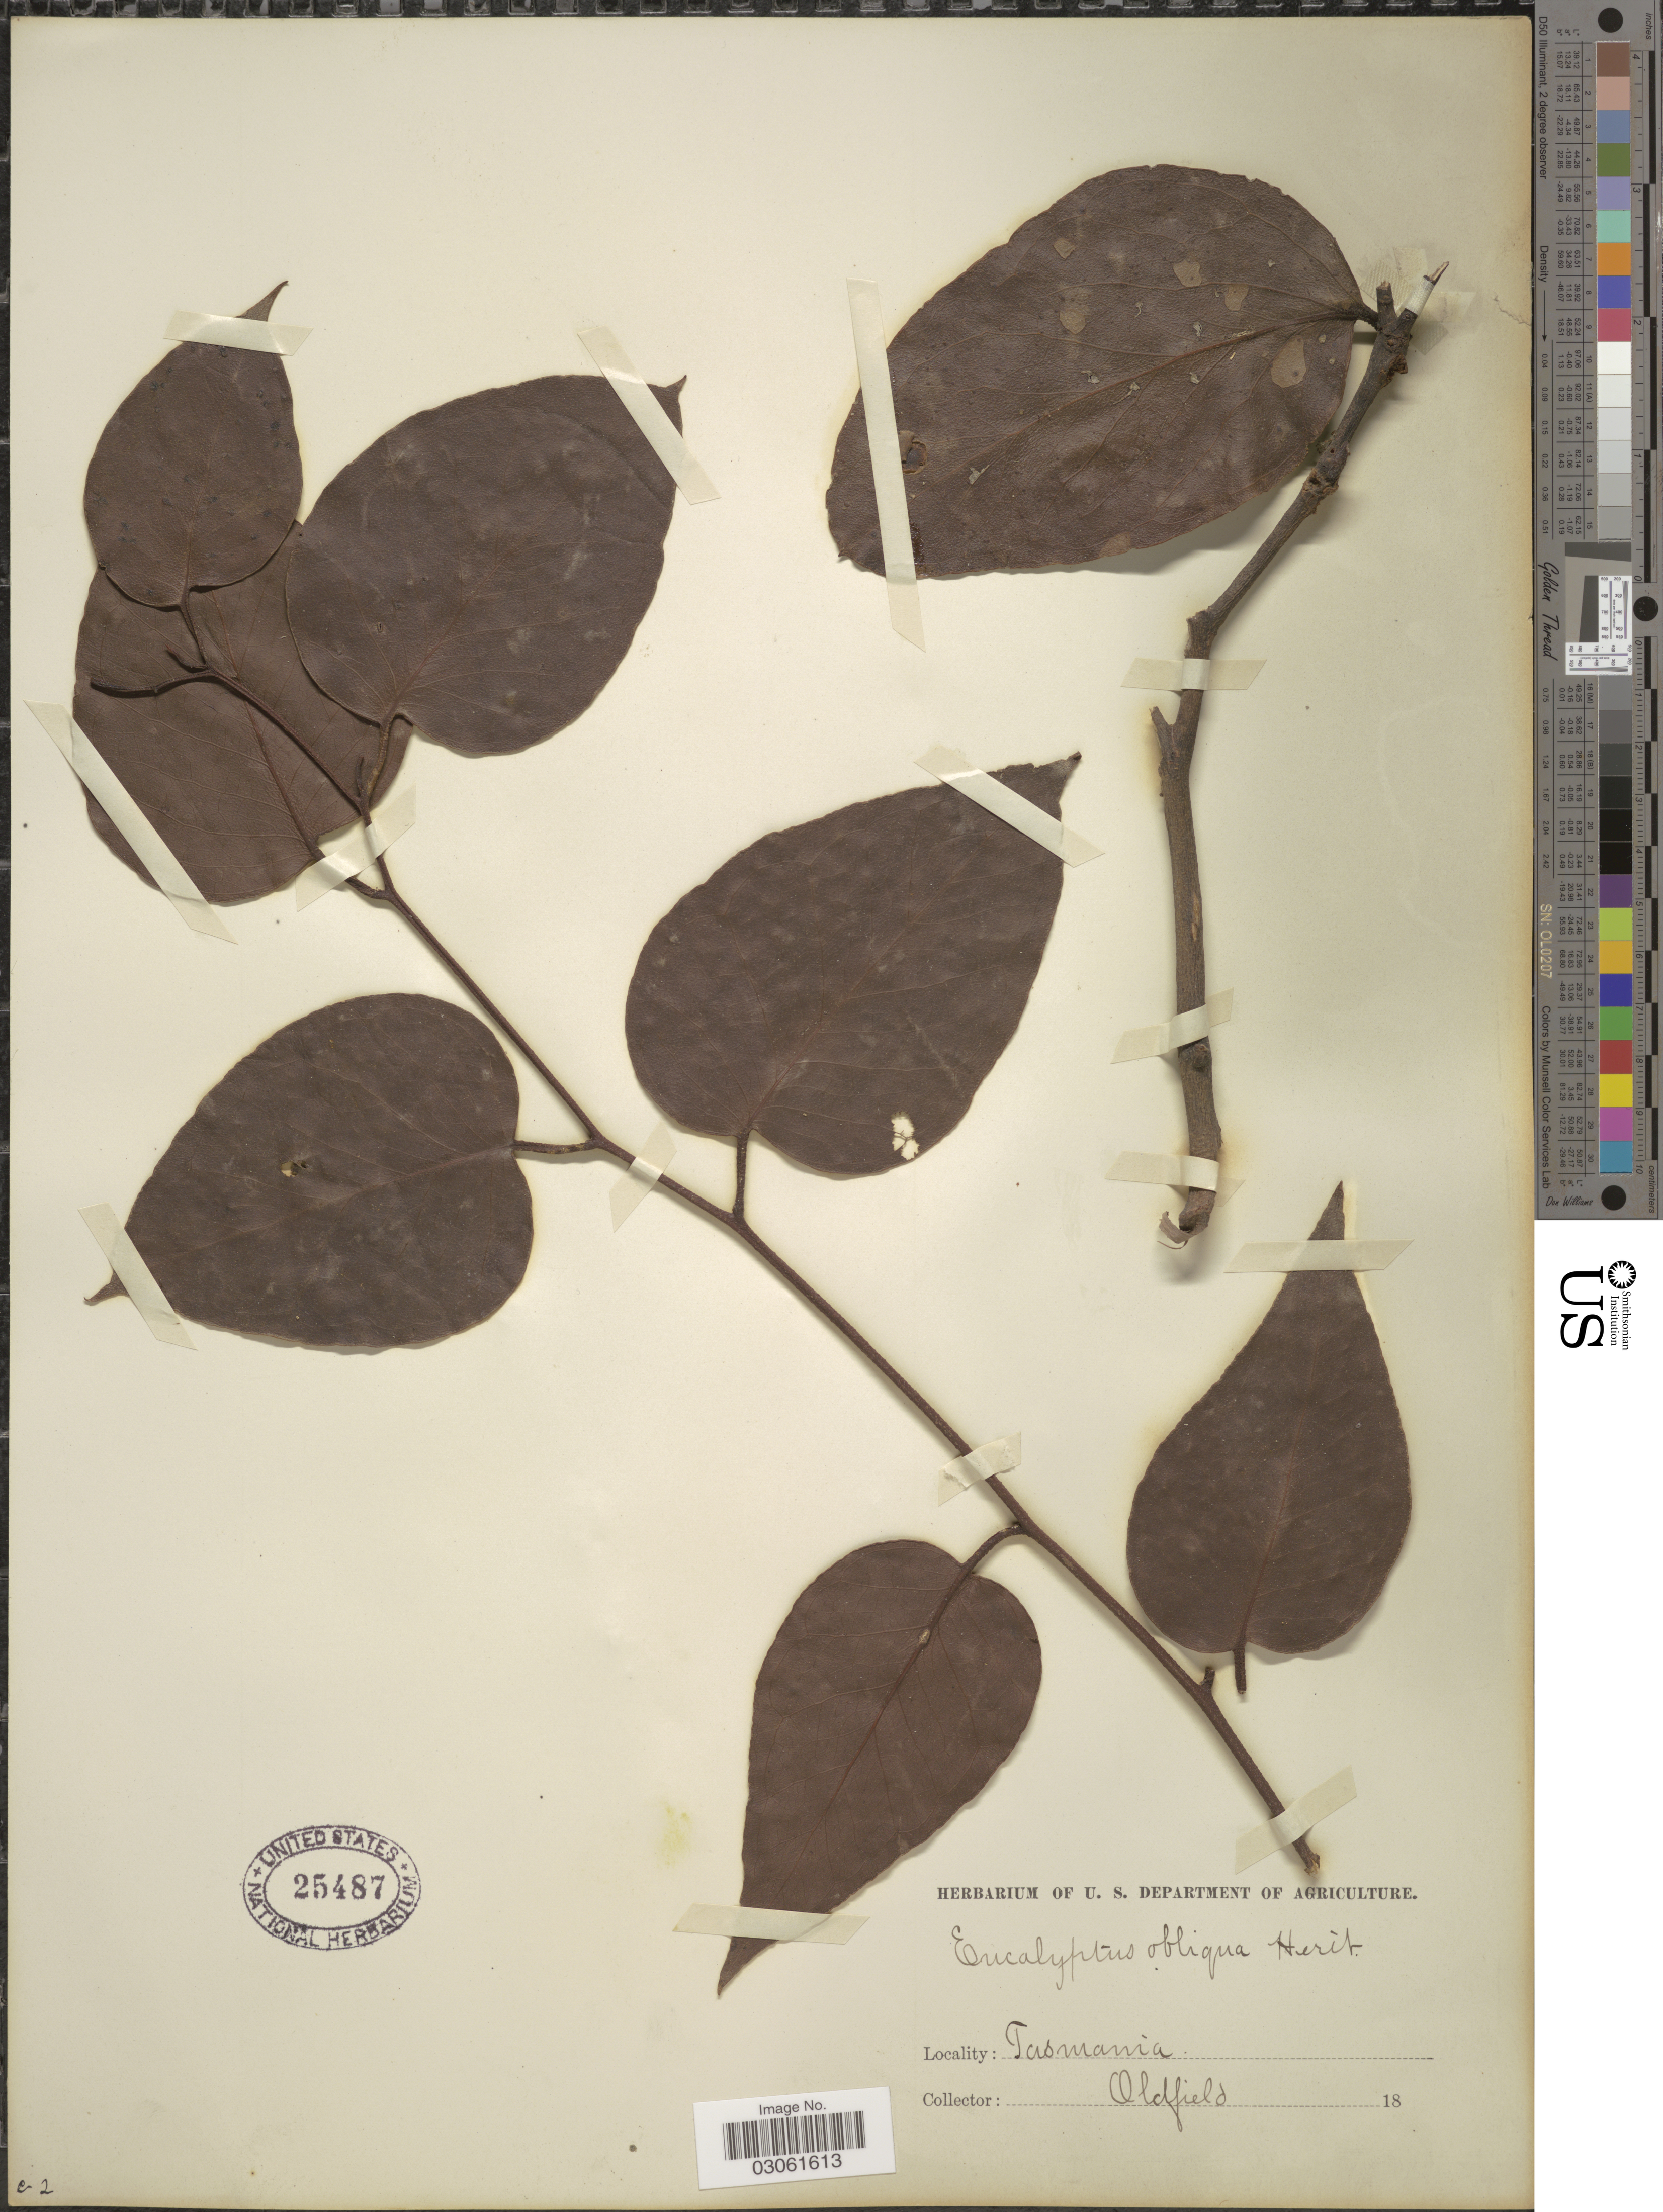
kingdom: Plantae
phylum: Tracheophyta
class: Magnoliopsida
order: Myrtales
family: Myrtaceae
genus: Eucalyptus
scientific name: Eucalyptus obliqua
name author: L'Hér.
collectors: Oldfield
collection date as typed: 18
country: Australia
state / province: Tasmania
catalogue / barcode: US 25487